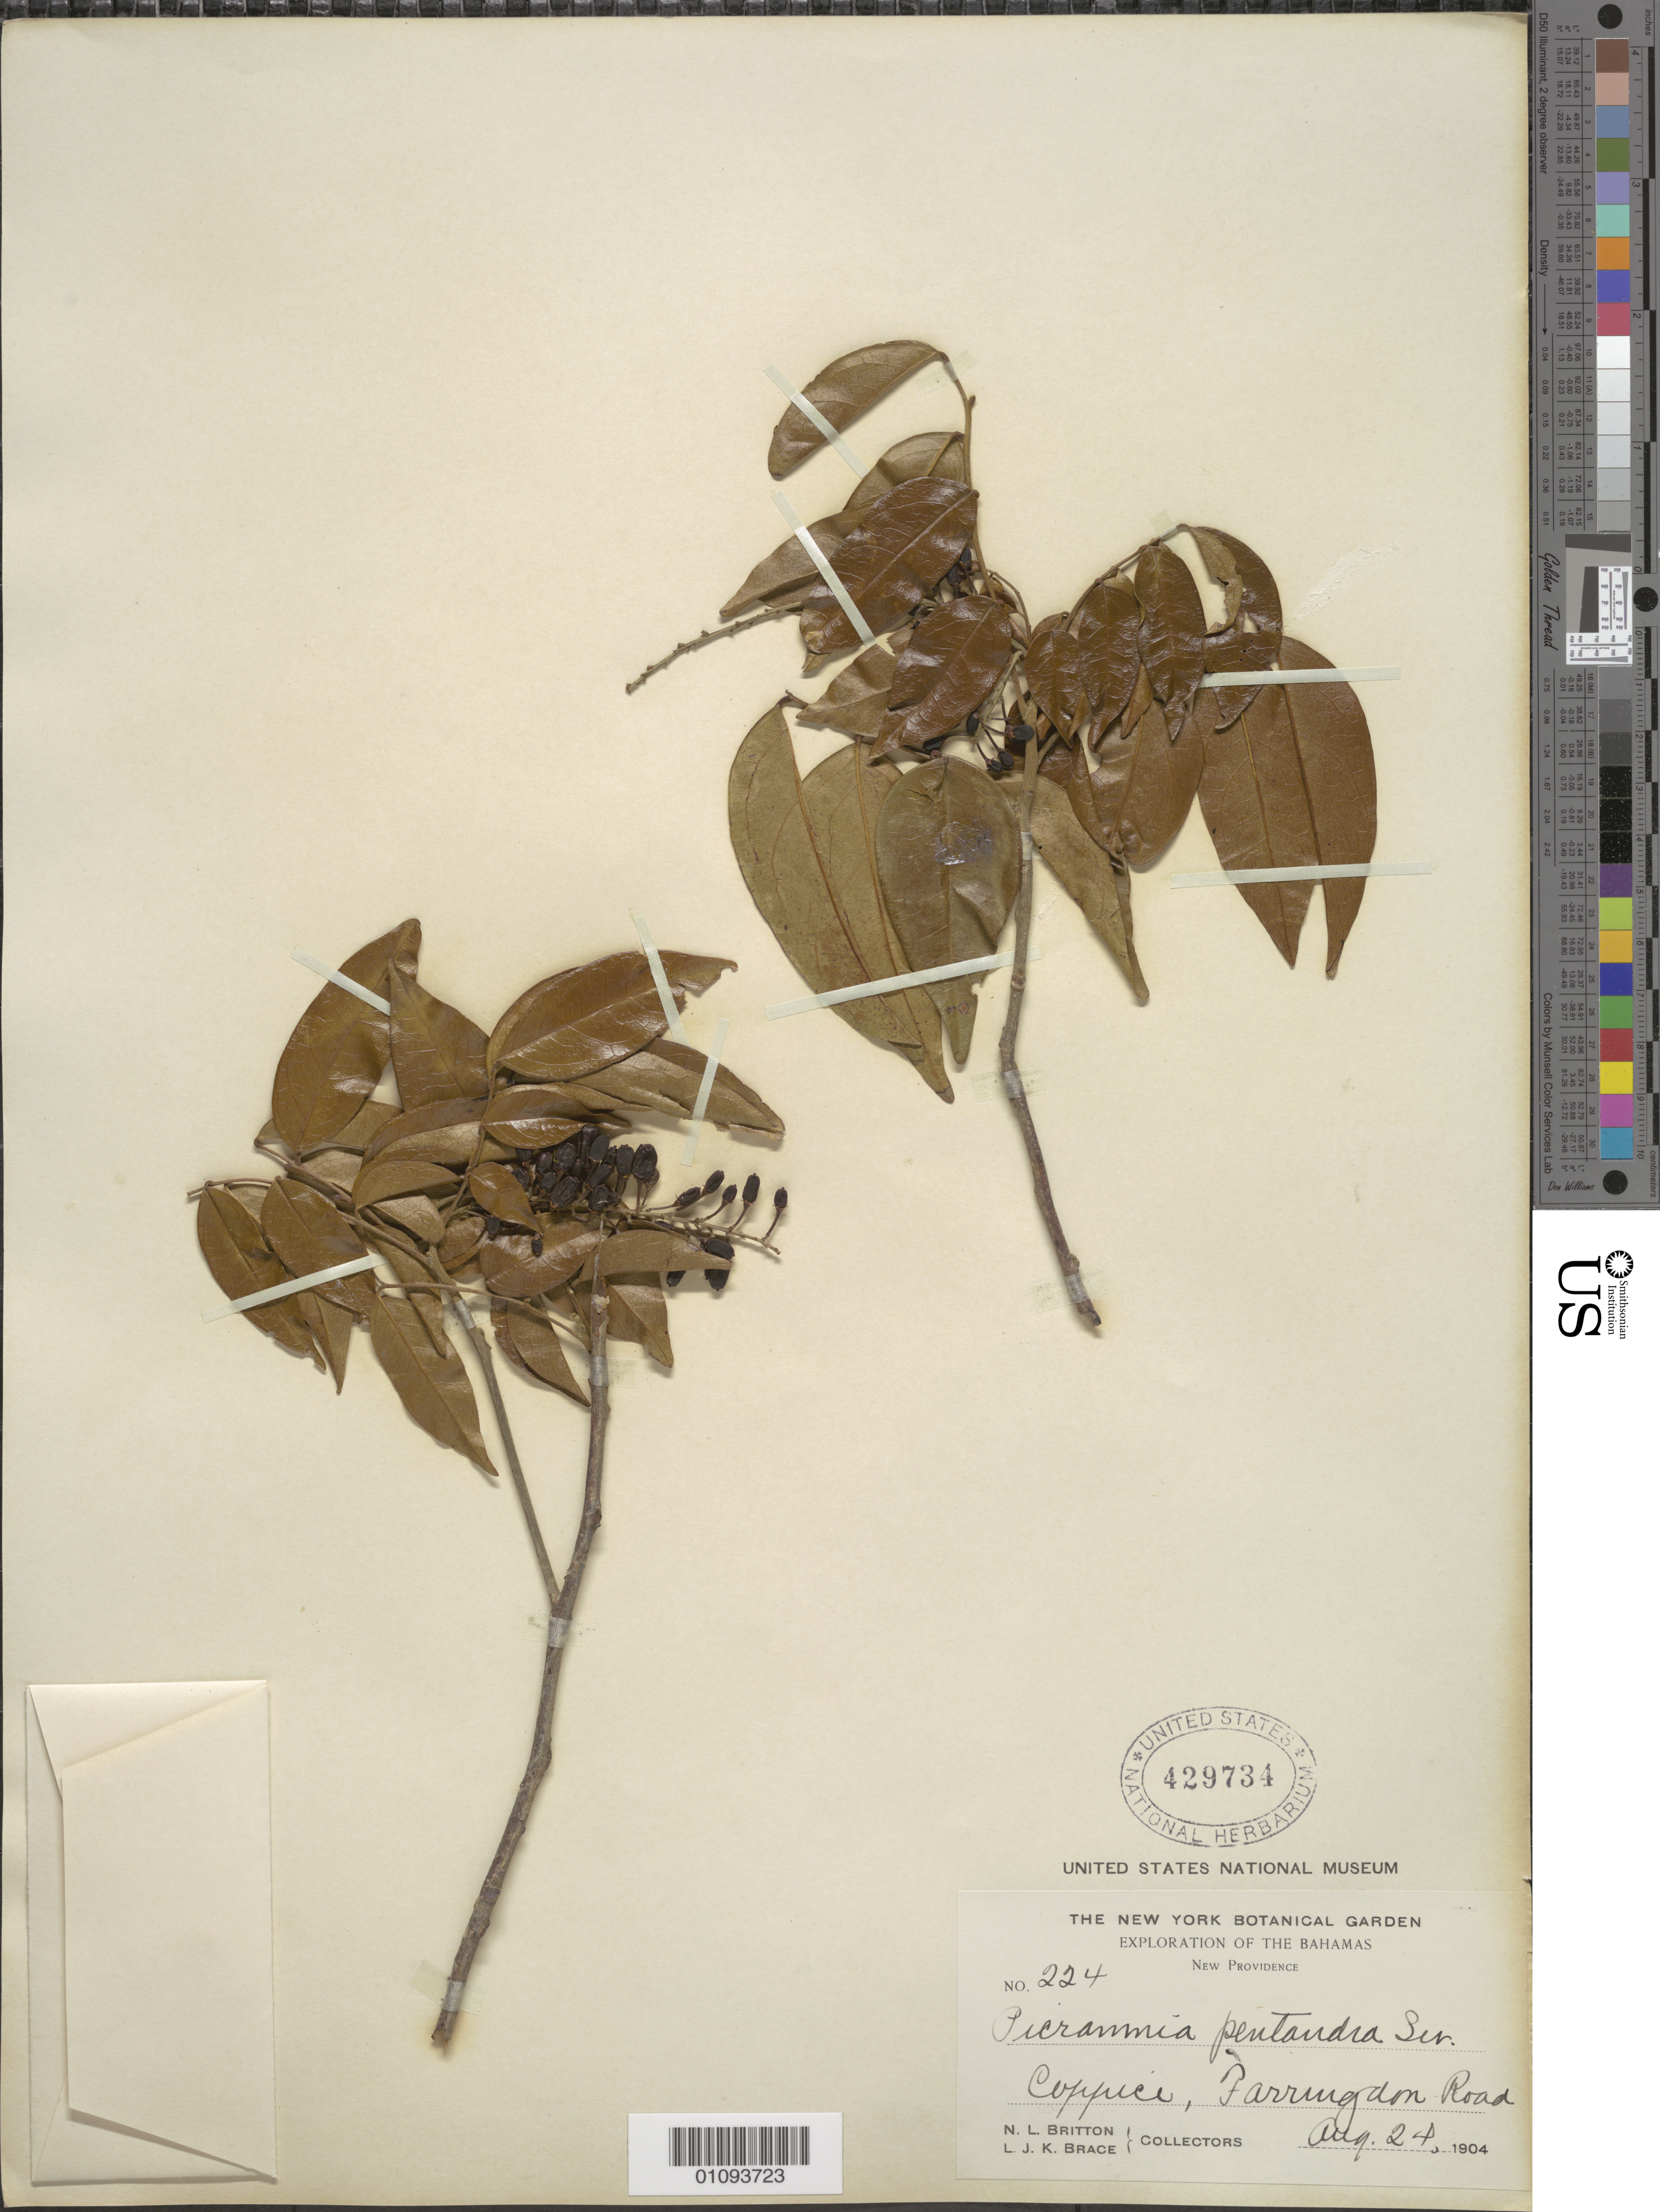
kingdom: Plantae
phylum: Tracheophyta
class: Magnoliopsida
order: Picramniales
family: Picramniaceae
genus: Picramnia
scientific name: Picramnia pentandra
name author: Sw.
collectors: N. Britton & L. J. K. Brace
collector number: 224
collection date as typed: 24 Aug 1904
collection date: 1904-08-24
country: Bahamas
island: New Providence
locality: Coppice, Farringdon Road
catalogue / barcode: US 429734